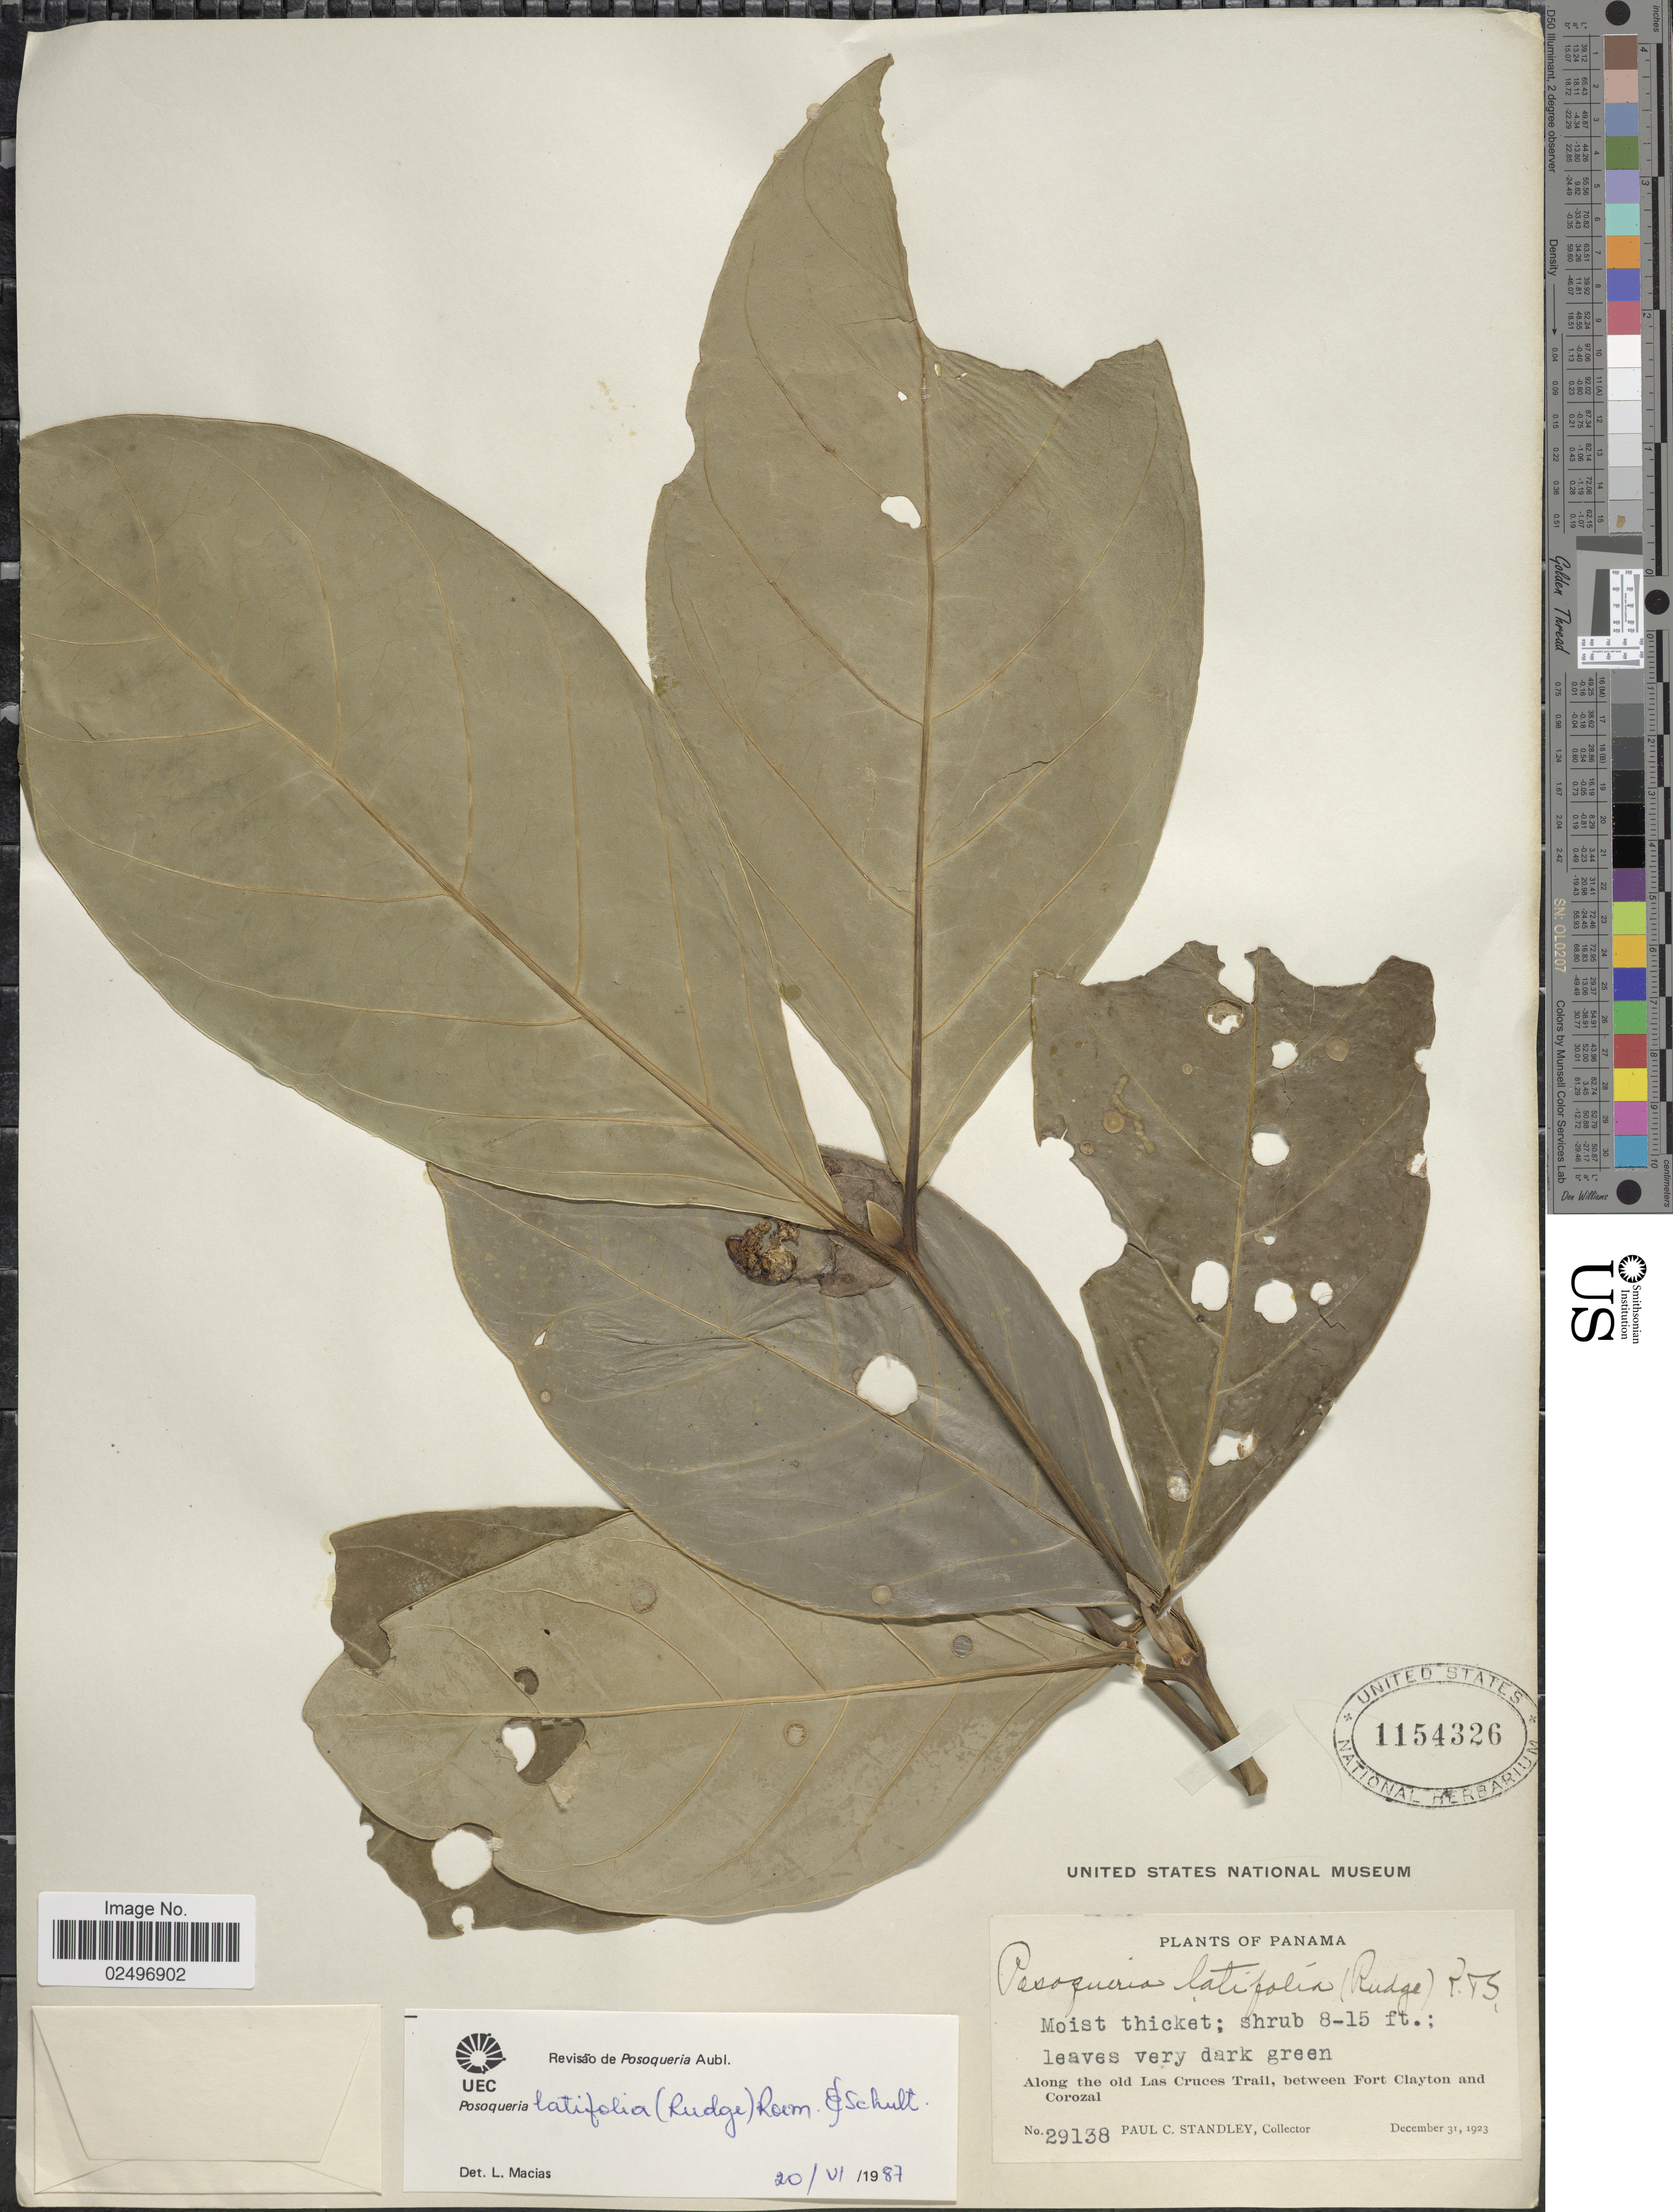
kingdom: Plantae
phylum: Tracheophyta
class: Magnoliopsida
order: Gentianales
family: Rubiaceae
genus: Posoqueria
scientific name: Posoqueria latifolia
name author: (Rudge) Roem. & Schult.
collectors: P. C. Standley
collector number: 29138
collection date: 1923-12-31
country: Panama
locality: Moist thicket, Along the old Las Cruces Trail, between Fort Clayton and Corozal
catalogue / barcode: US 1154326